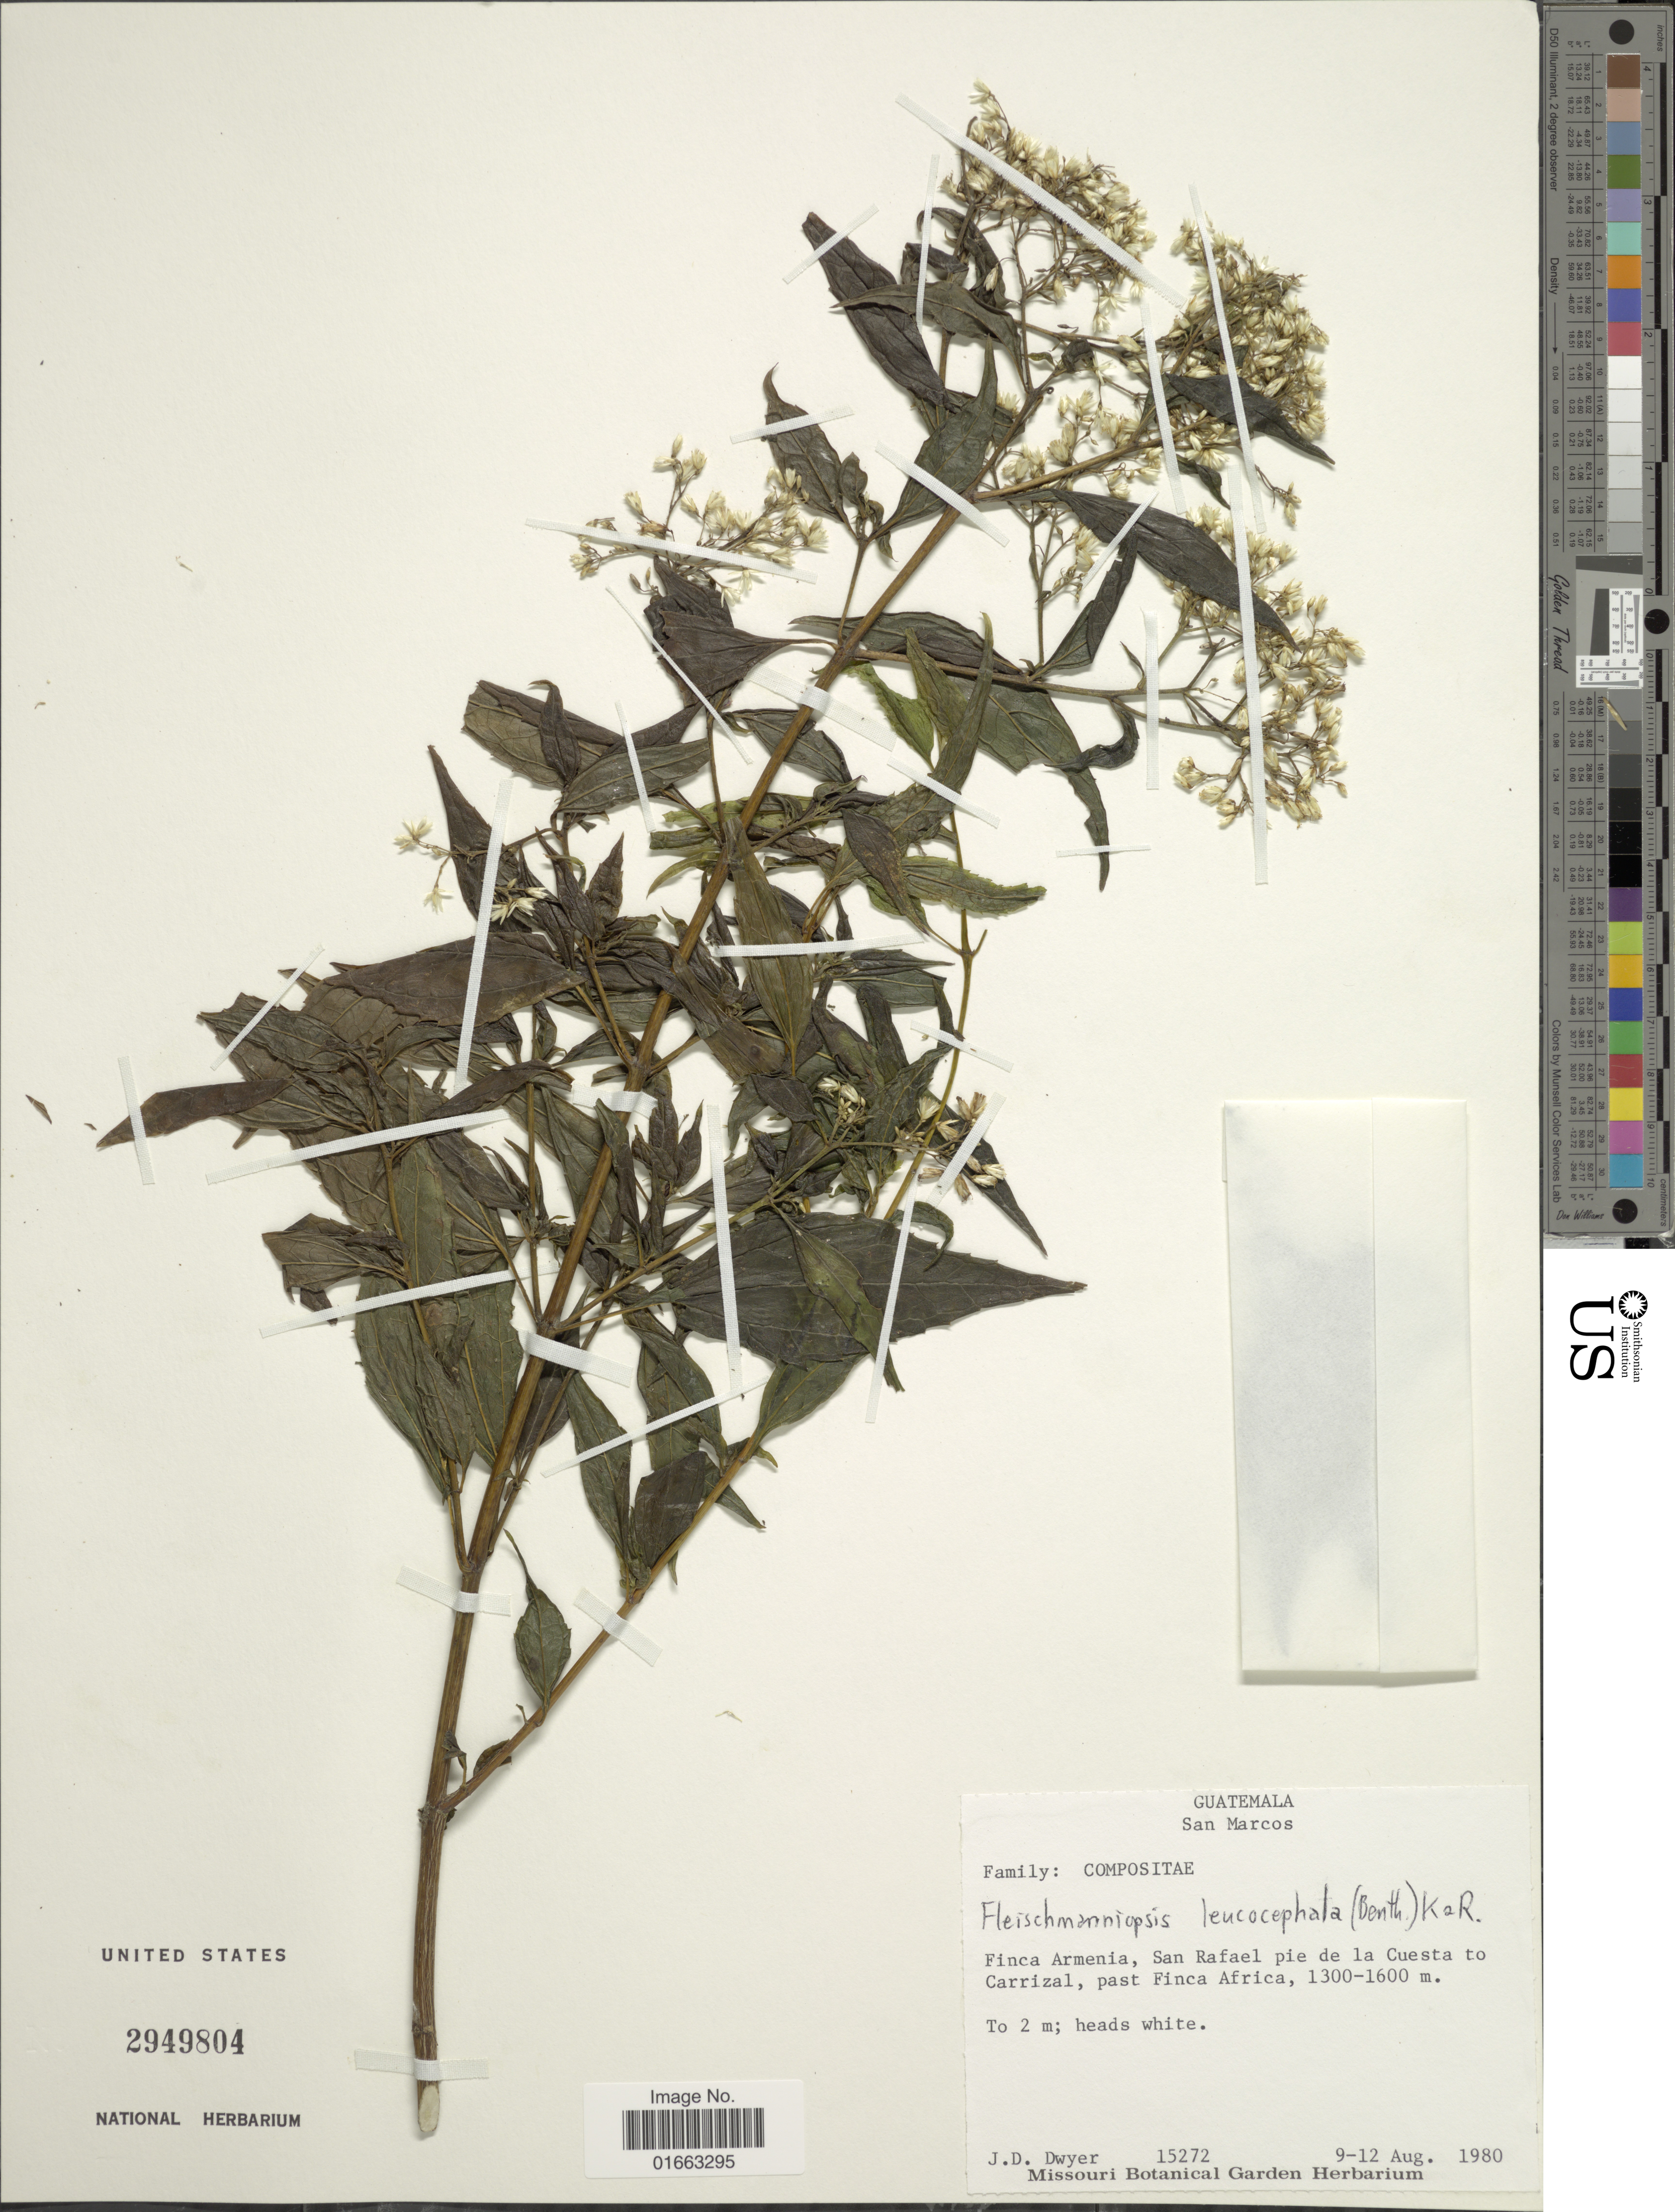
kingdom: Plantae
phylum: Tracheophyta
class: Magnoliopsida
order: Asterales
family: Asteraceae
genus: Fleischmanniopsis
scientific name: Fleischmanniopsis leucocephala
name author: (Benth.) R.M. King & H. Rob.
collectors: J. D. Dwyer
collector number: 15272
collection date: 1980-08-09/1980-08-12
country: Guatemala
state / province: San Marcos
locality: Finca Armenia, San Rafael pie de la Cuesta to Carrizal, past Finca Africa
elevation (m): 1300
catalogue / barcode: US 2949804